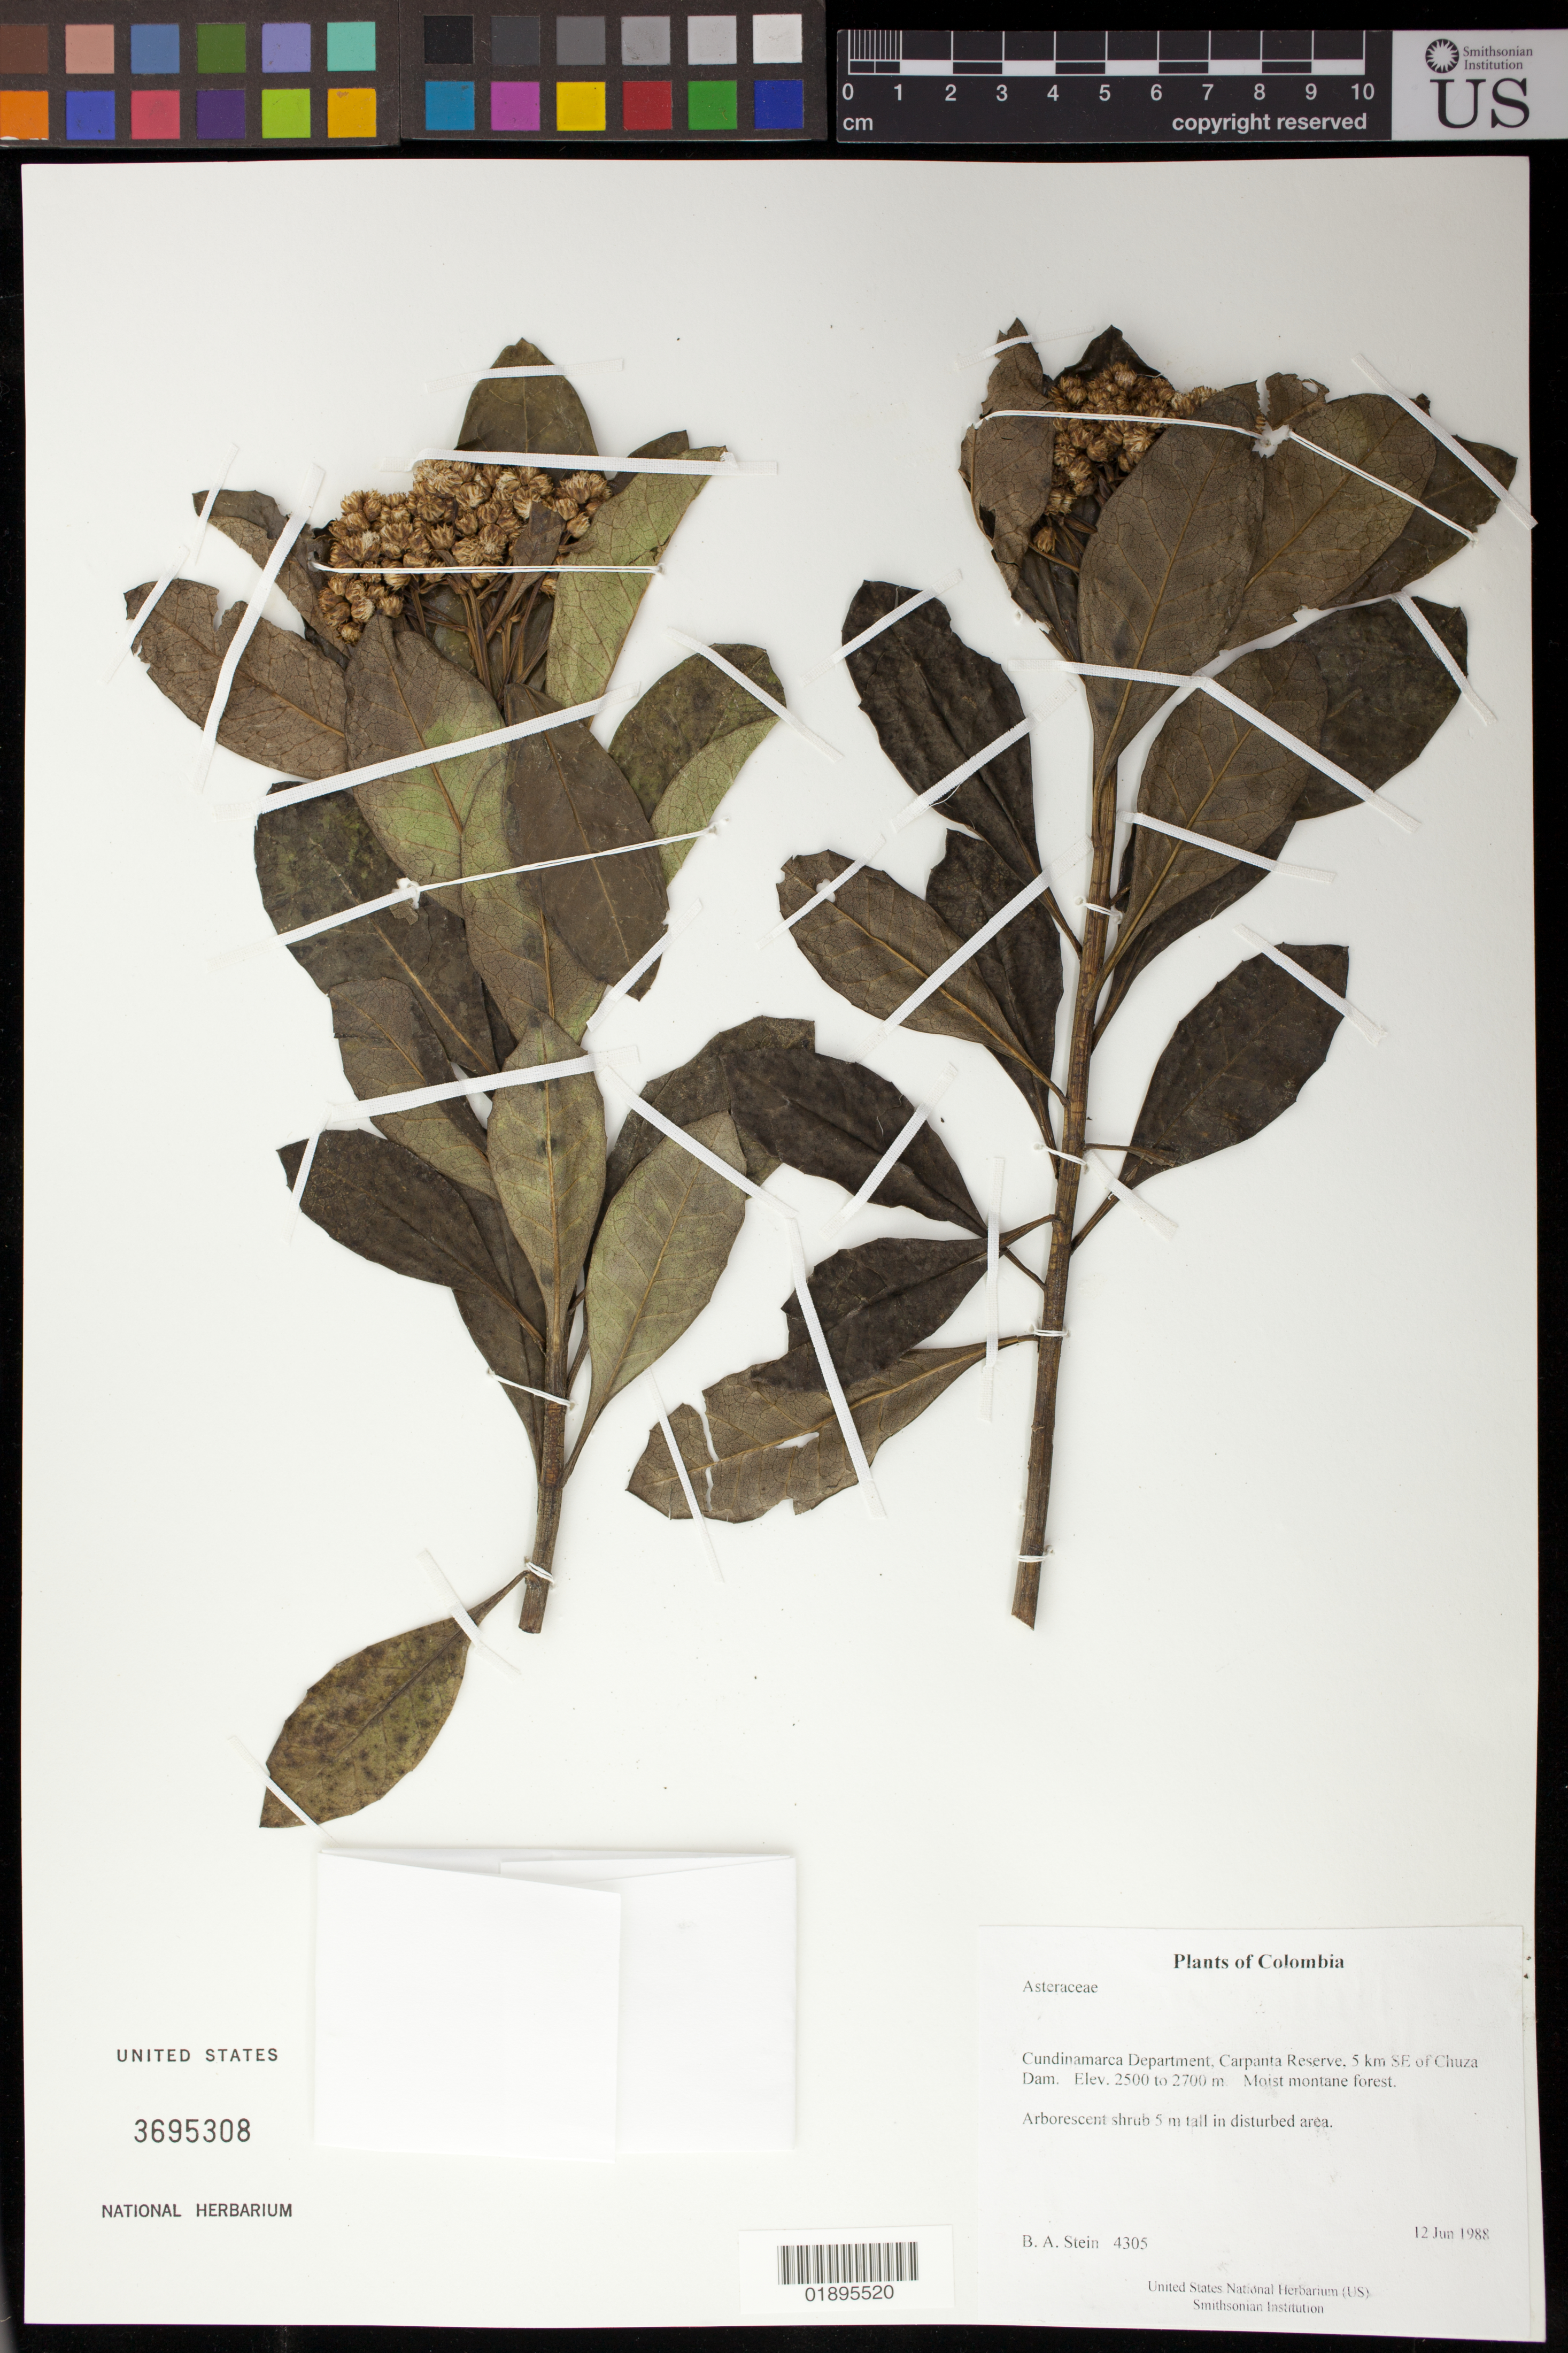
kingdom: Plantae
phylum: Tracheophyta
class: Magnoliopsida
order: Asterales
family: Asteraceae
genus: Baccharis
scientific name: Baccharis sp.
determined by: Funk, Vicki A., (BOT), Smithsonian Institution - National Museum of Natural History (UNITED STATES)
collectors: B. A. Stein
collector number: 4305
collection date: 1988-06-12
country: Colombia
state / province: Cundinamarca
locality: Carpanta Reserve, 5 km SE of Chuza Dam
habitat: Disturbed area in moist montane forest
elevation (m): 2500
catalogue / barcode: US 3695308